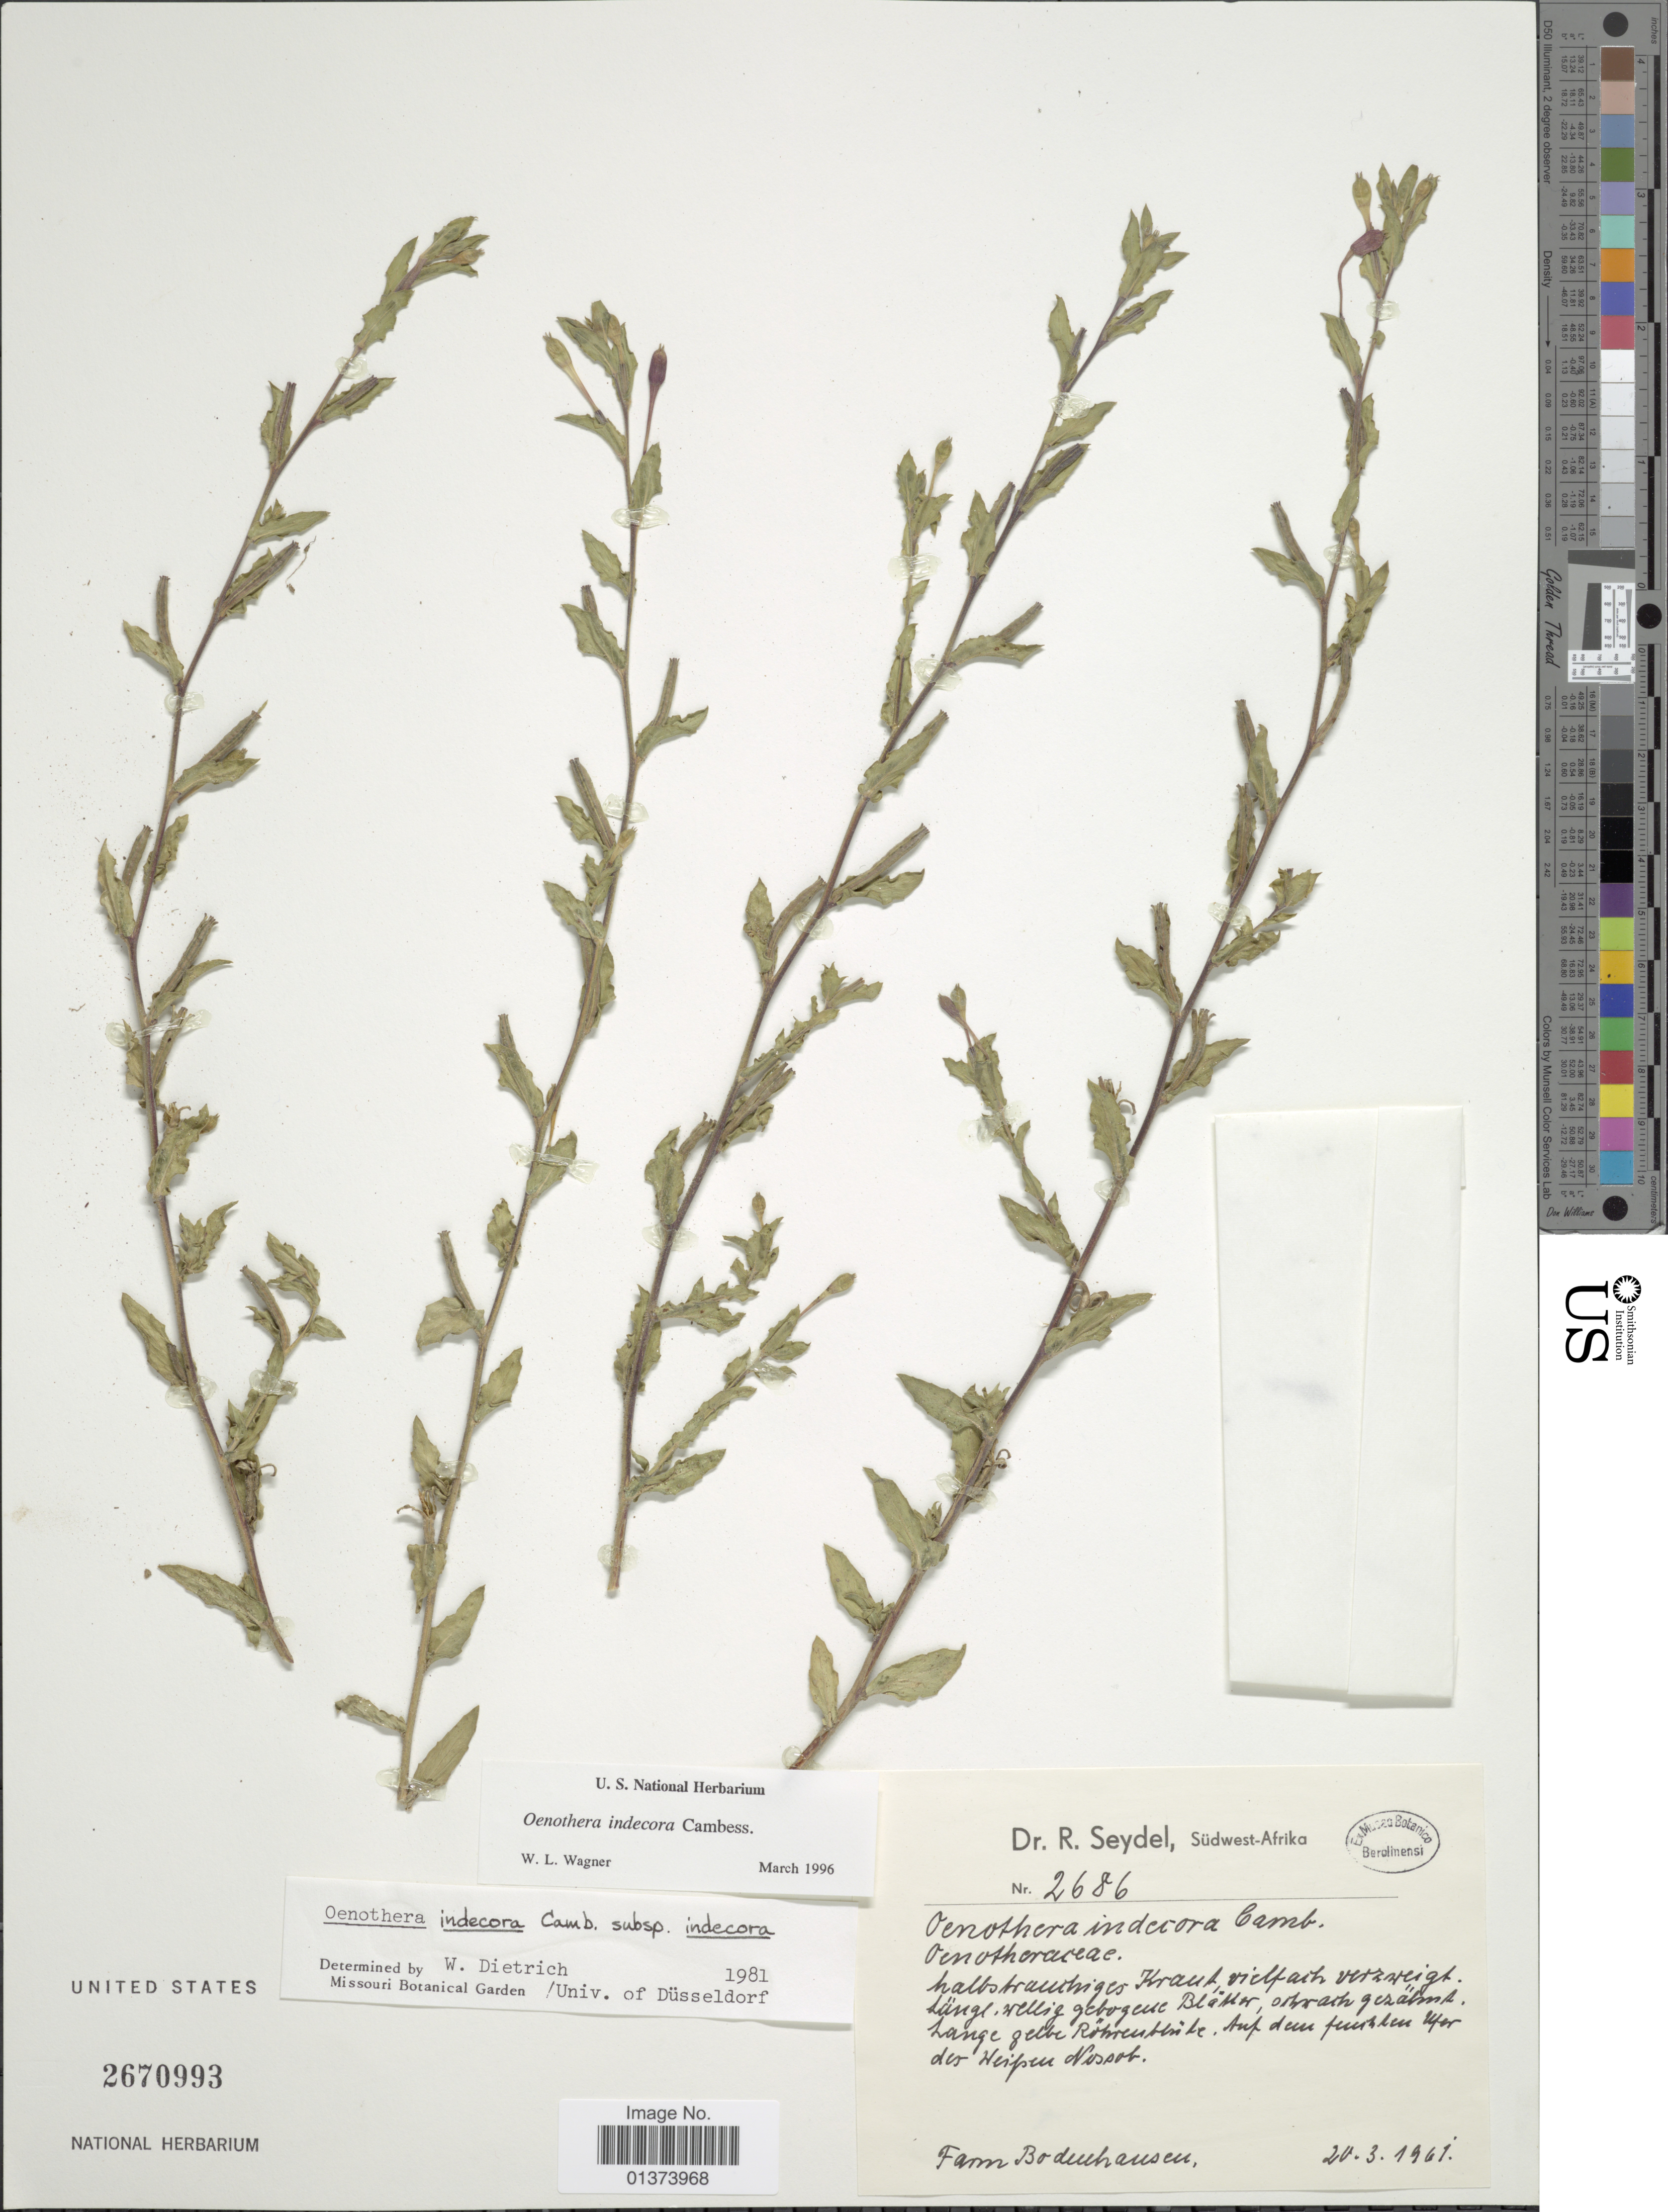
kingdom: Plantae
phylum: Tracheophyta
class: Magnoliopsida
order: Myrtales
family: Onagraceae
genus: Oenothera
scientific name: Oenothera indecora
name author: Cambess.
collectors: R. Seydel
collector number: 2686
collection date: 1961-03-20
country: Namibia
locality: Halbskrauhiges Kraut vielfach verzweigt [semi-herbaceous herb with many branches]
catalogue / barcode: US 2670993